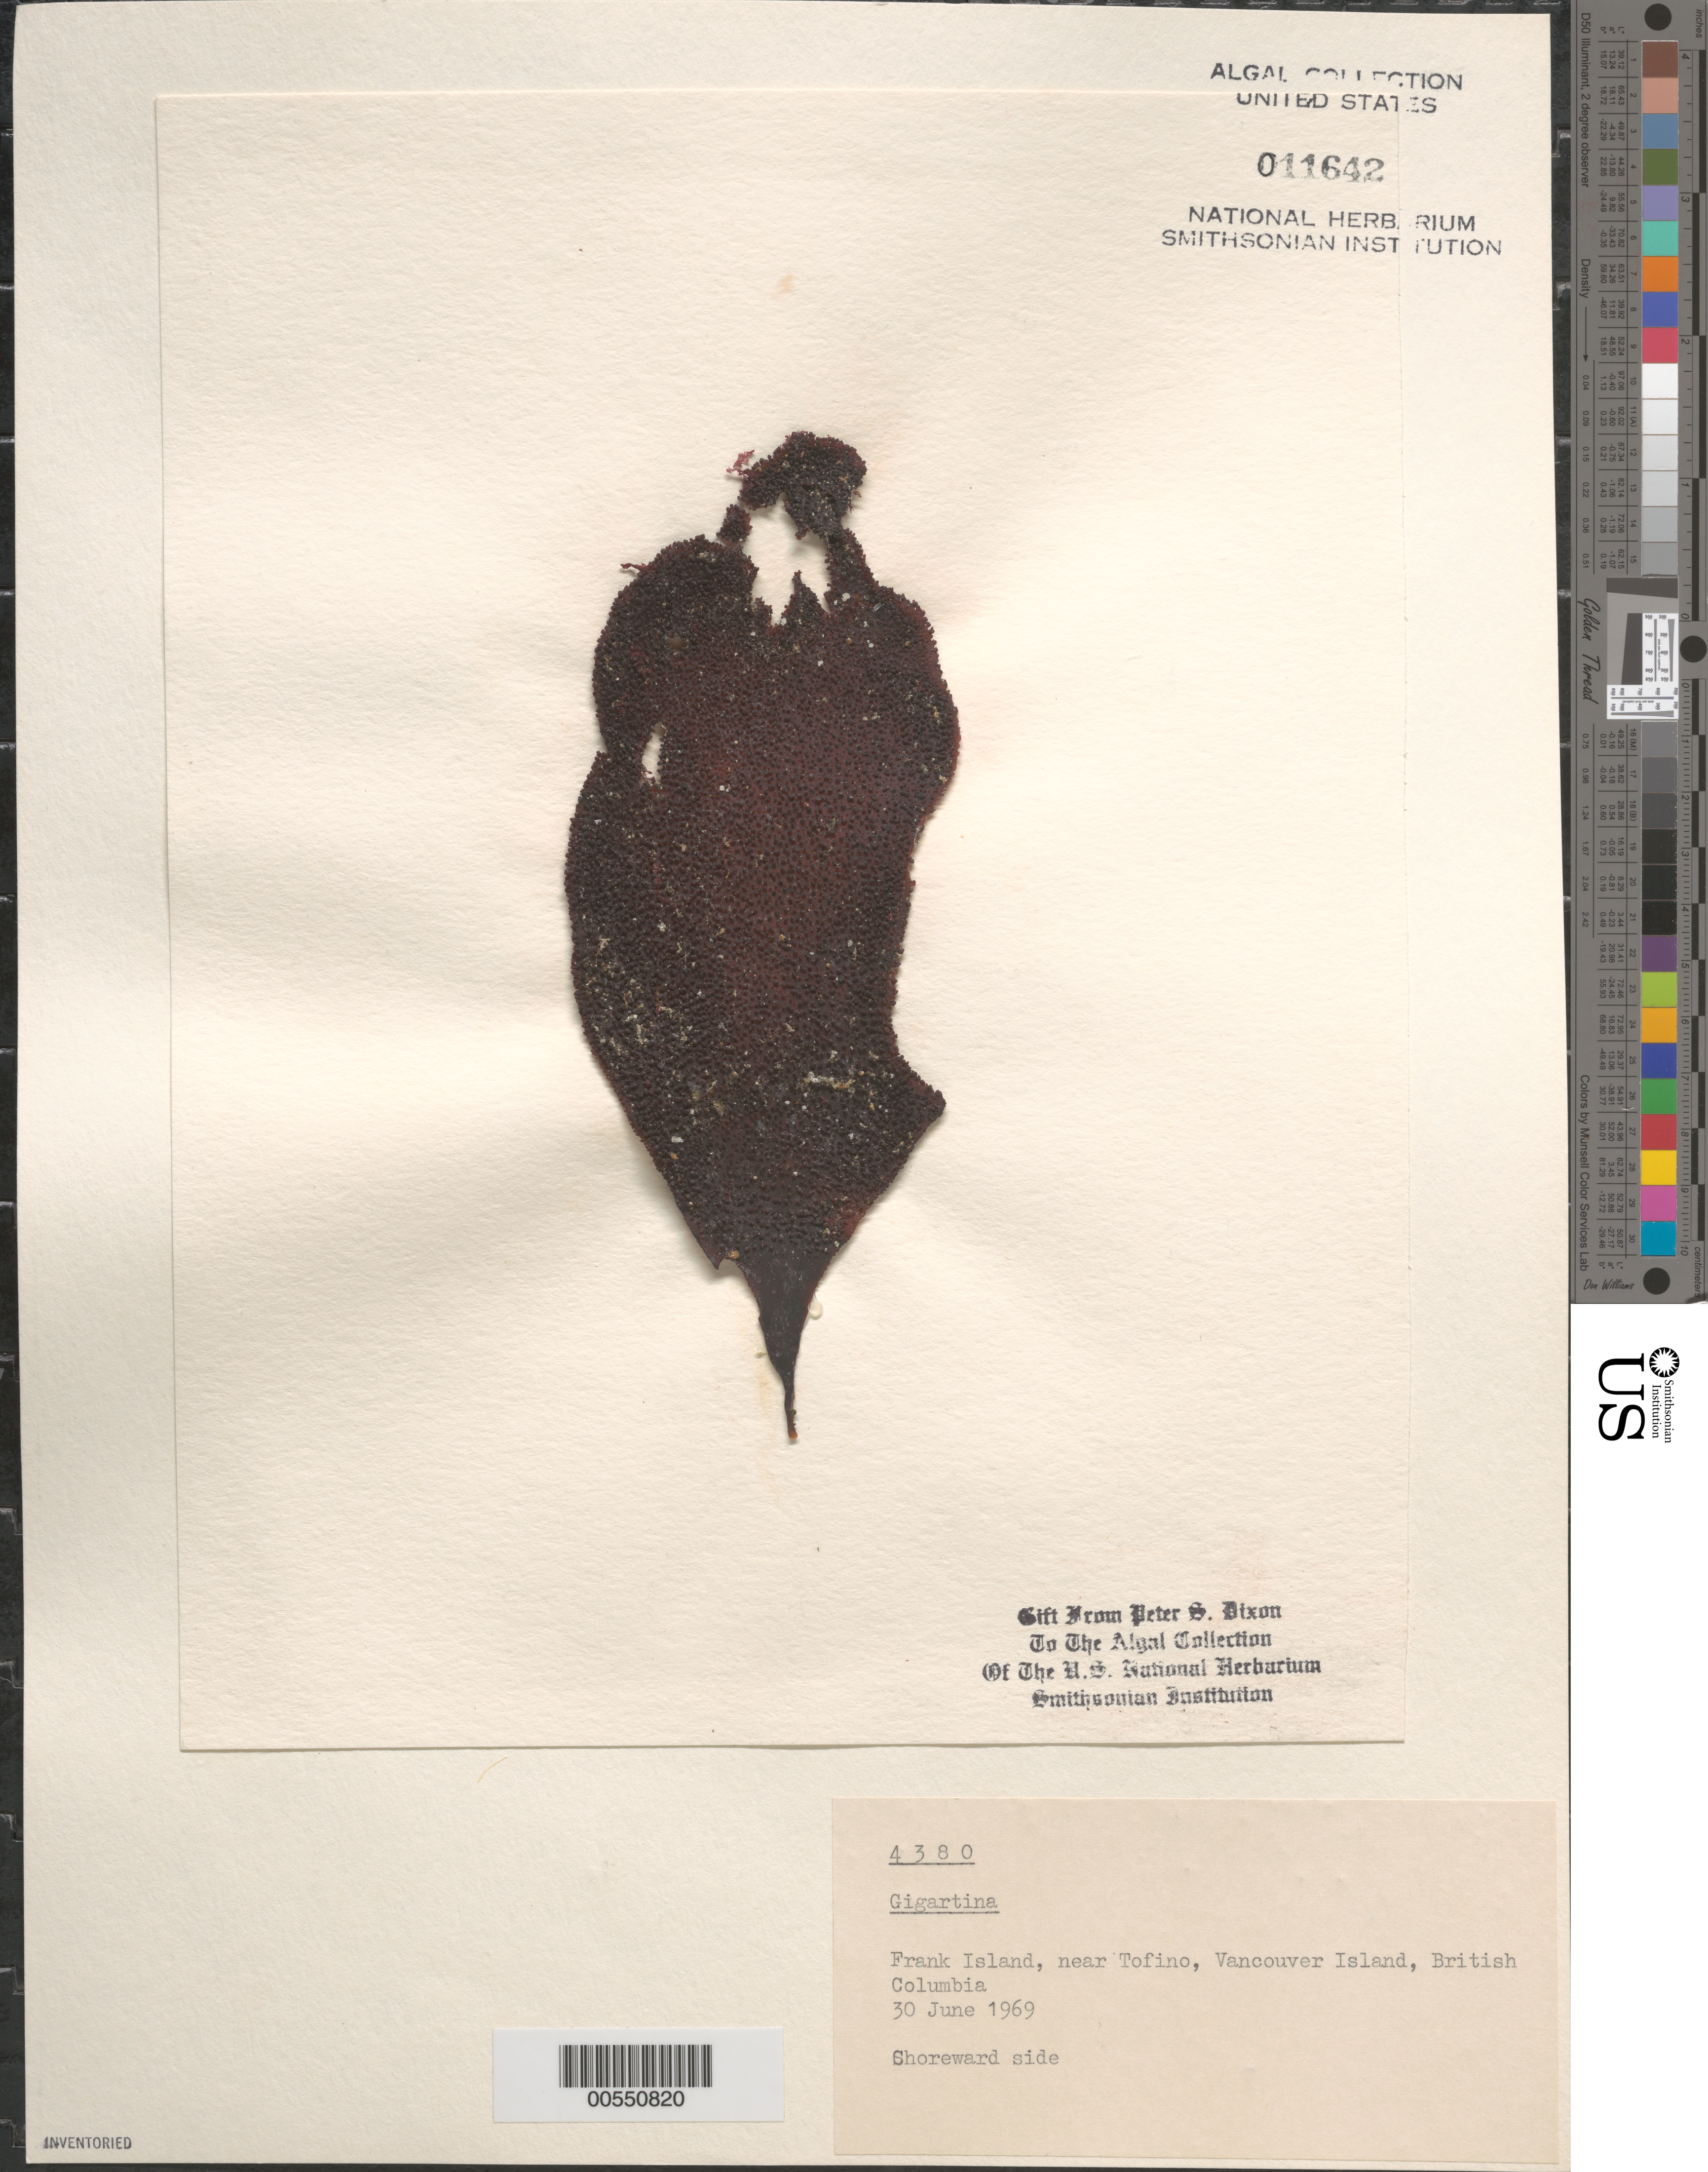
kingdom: Plantae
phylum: Rhodophyta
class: Florideophyceae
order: Gigartinales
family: Gigartinaceae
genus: Gigartina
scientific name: Gigartina sp.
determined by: Dixon, P. S.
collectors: P. S. Dixon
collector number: PSD 4380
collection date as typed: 30 Jun 1969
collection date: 1969-06-30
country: Canada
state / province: British Columbia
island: Frank Island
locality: Near Tofino, Vancouver Island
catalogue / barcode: US 11642